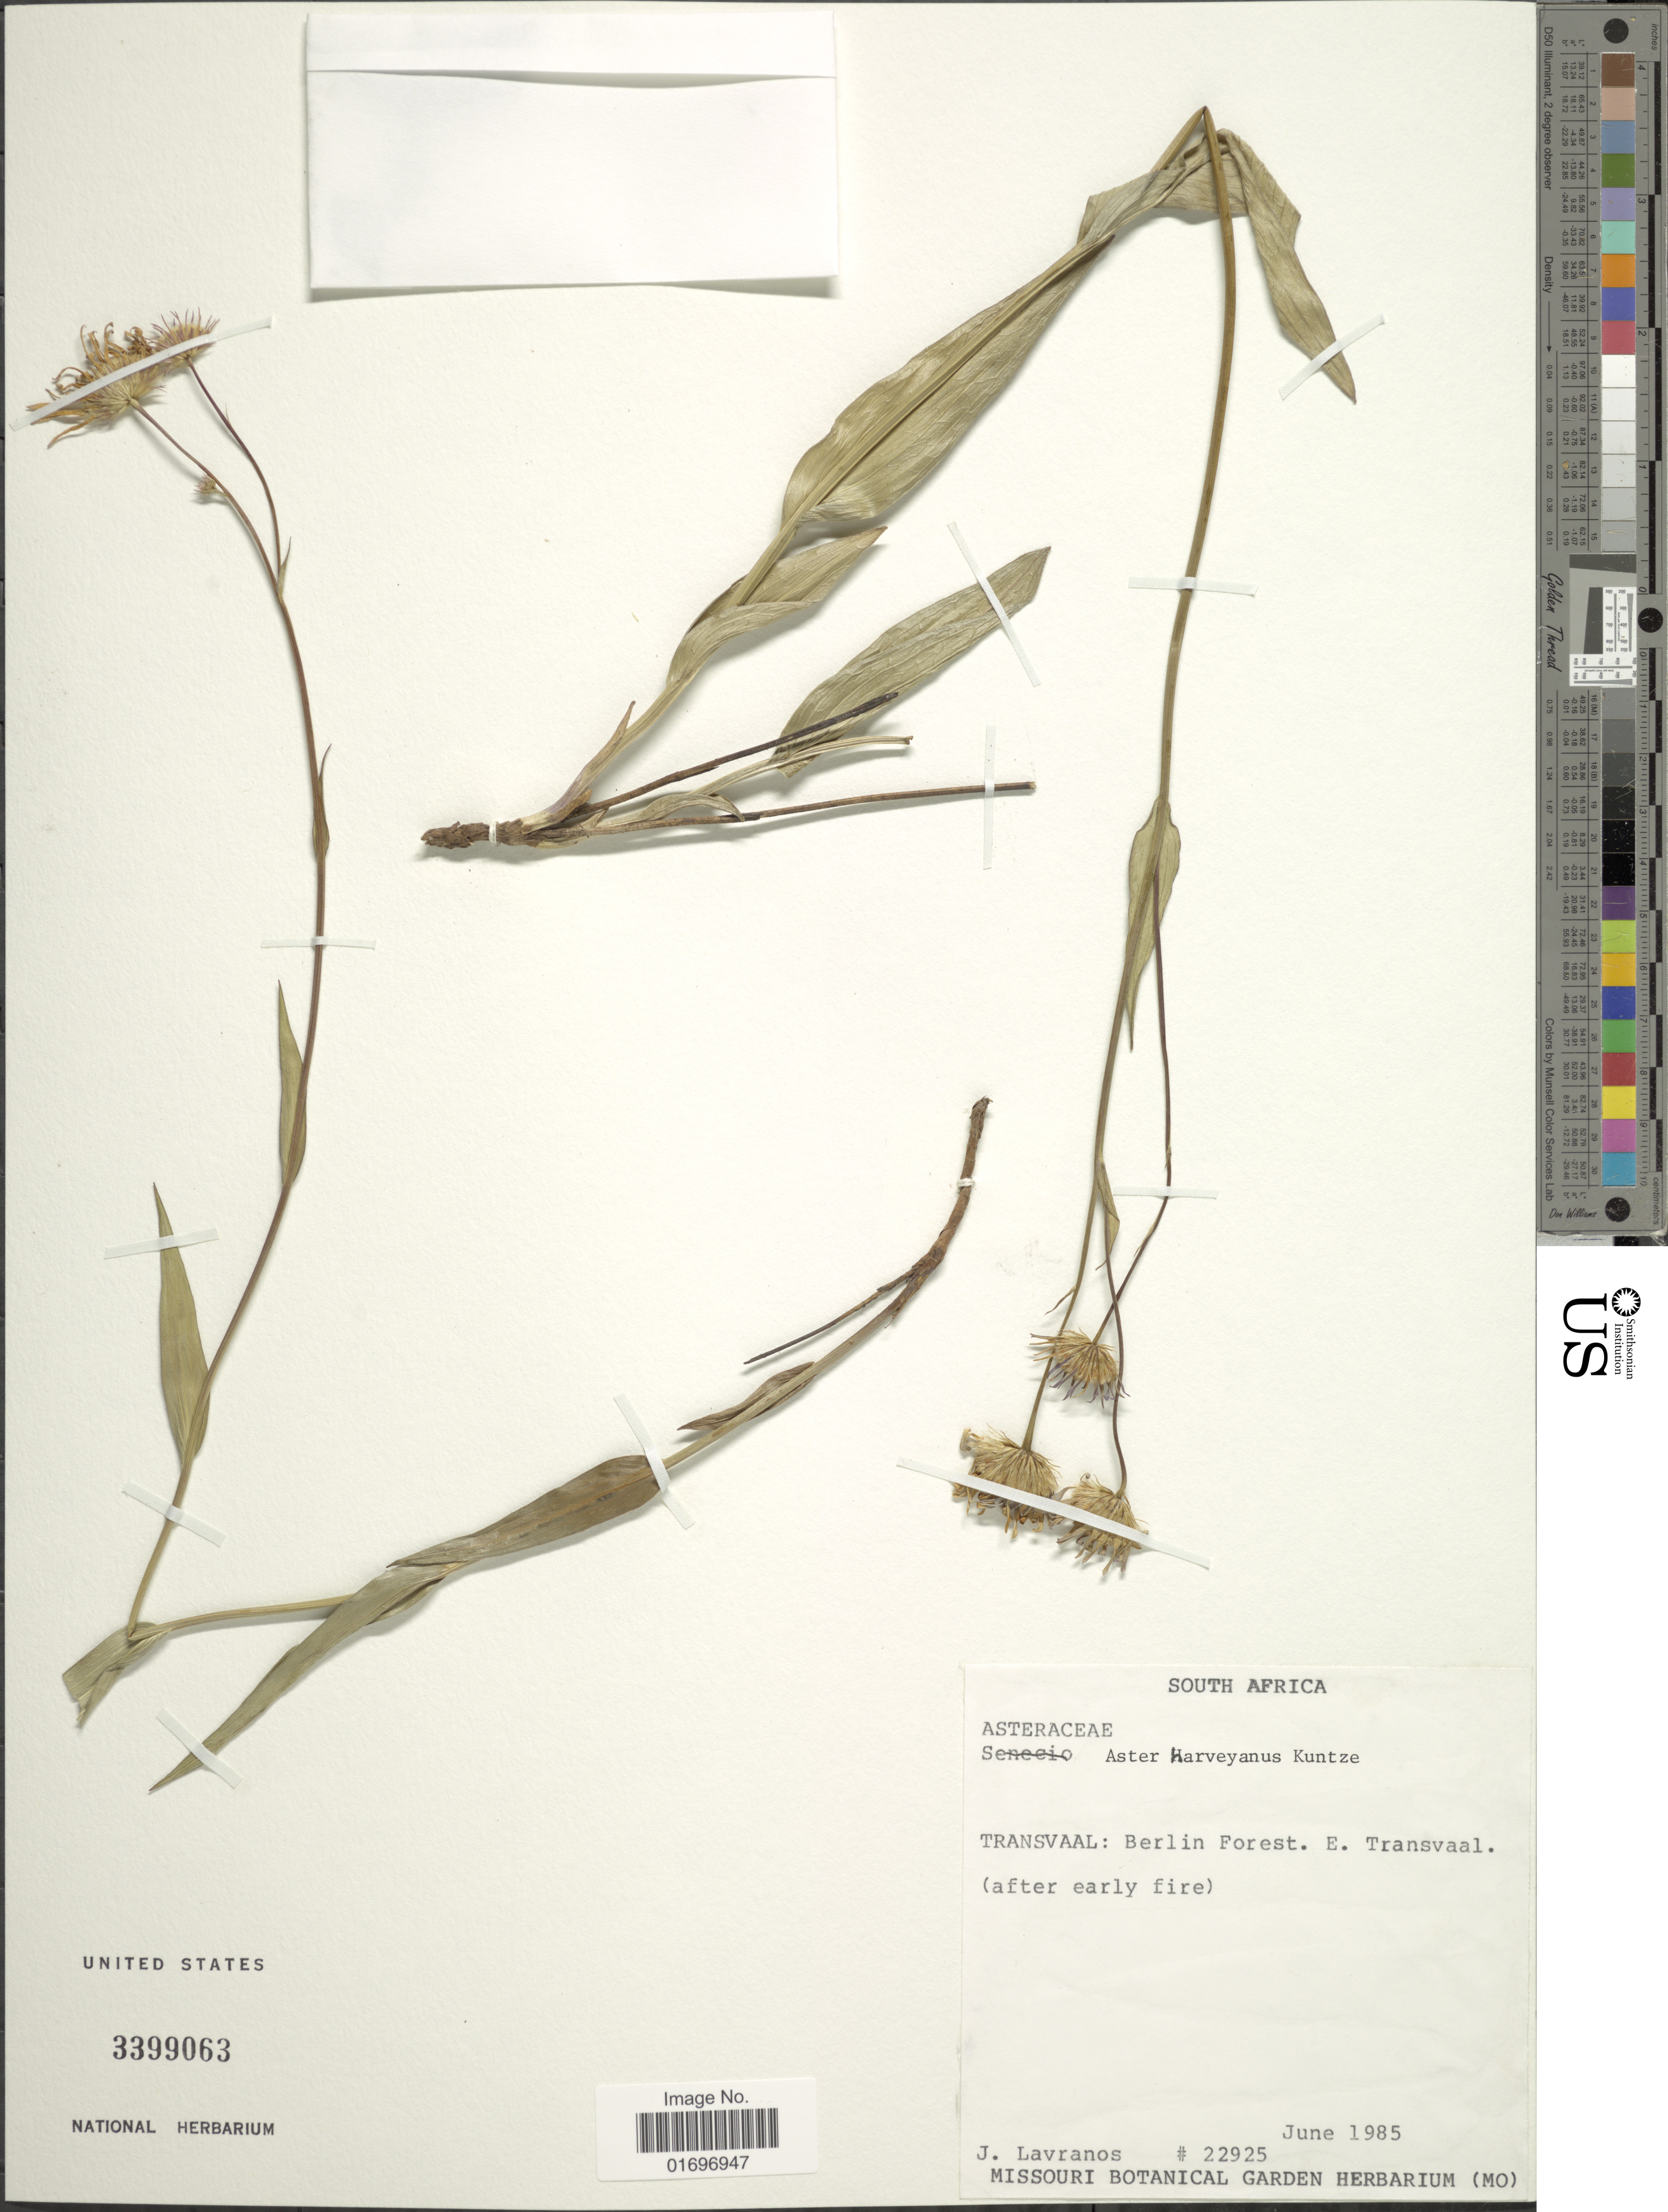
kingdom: Plantae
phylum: Tracheophyta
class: Magnoliopsida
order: Asterales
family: Asteraceae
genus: Aster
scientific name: Aster harveyanus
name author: Kuntze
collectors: J. Lavranos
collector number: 22925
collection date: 1985-06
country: South Africa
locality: Transvaal: Berlin Forest. E. Transvaal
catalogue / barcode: US 3399063